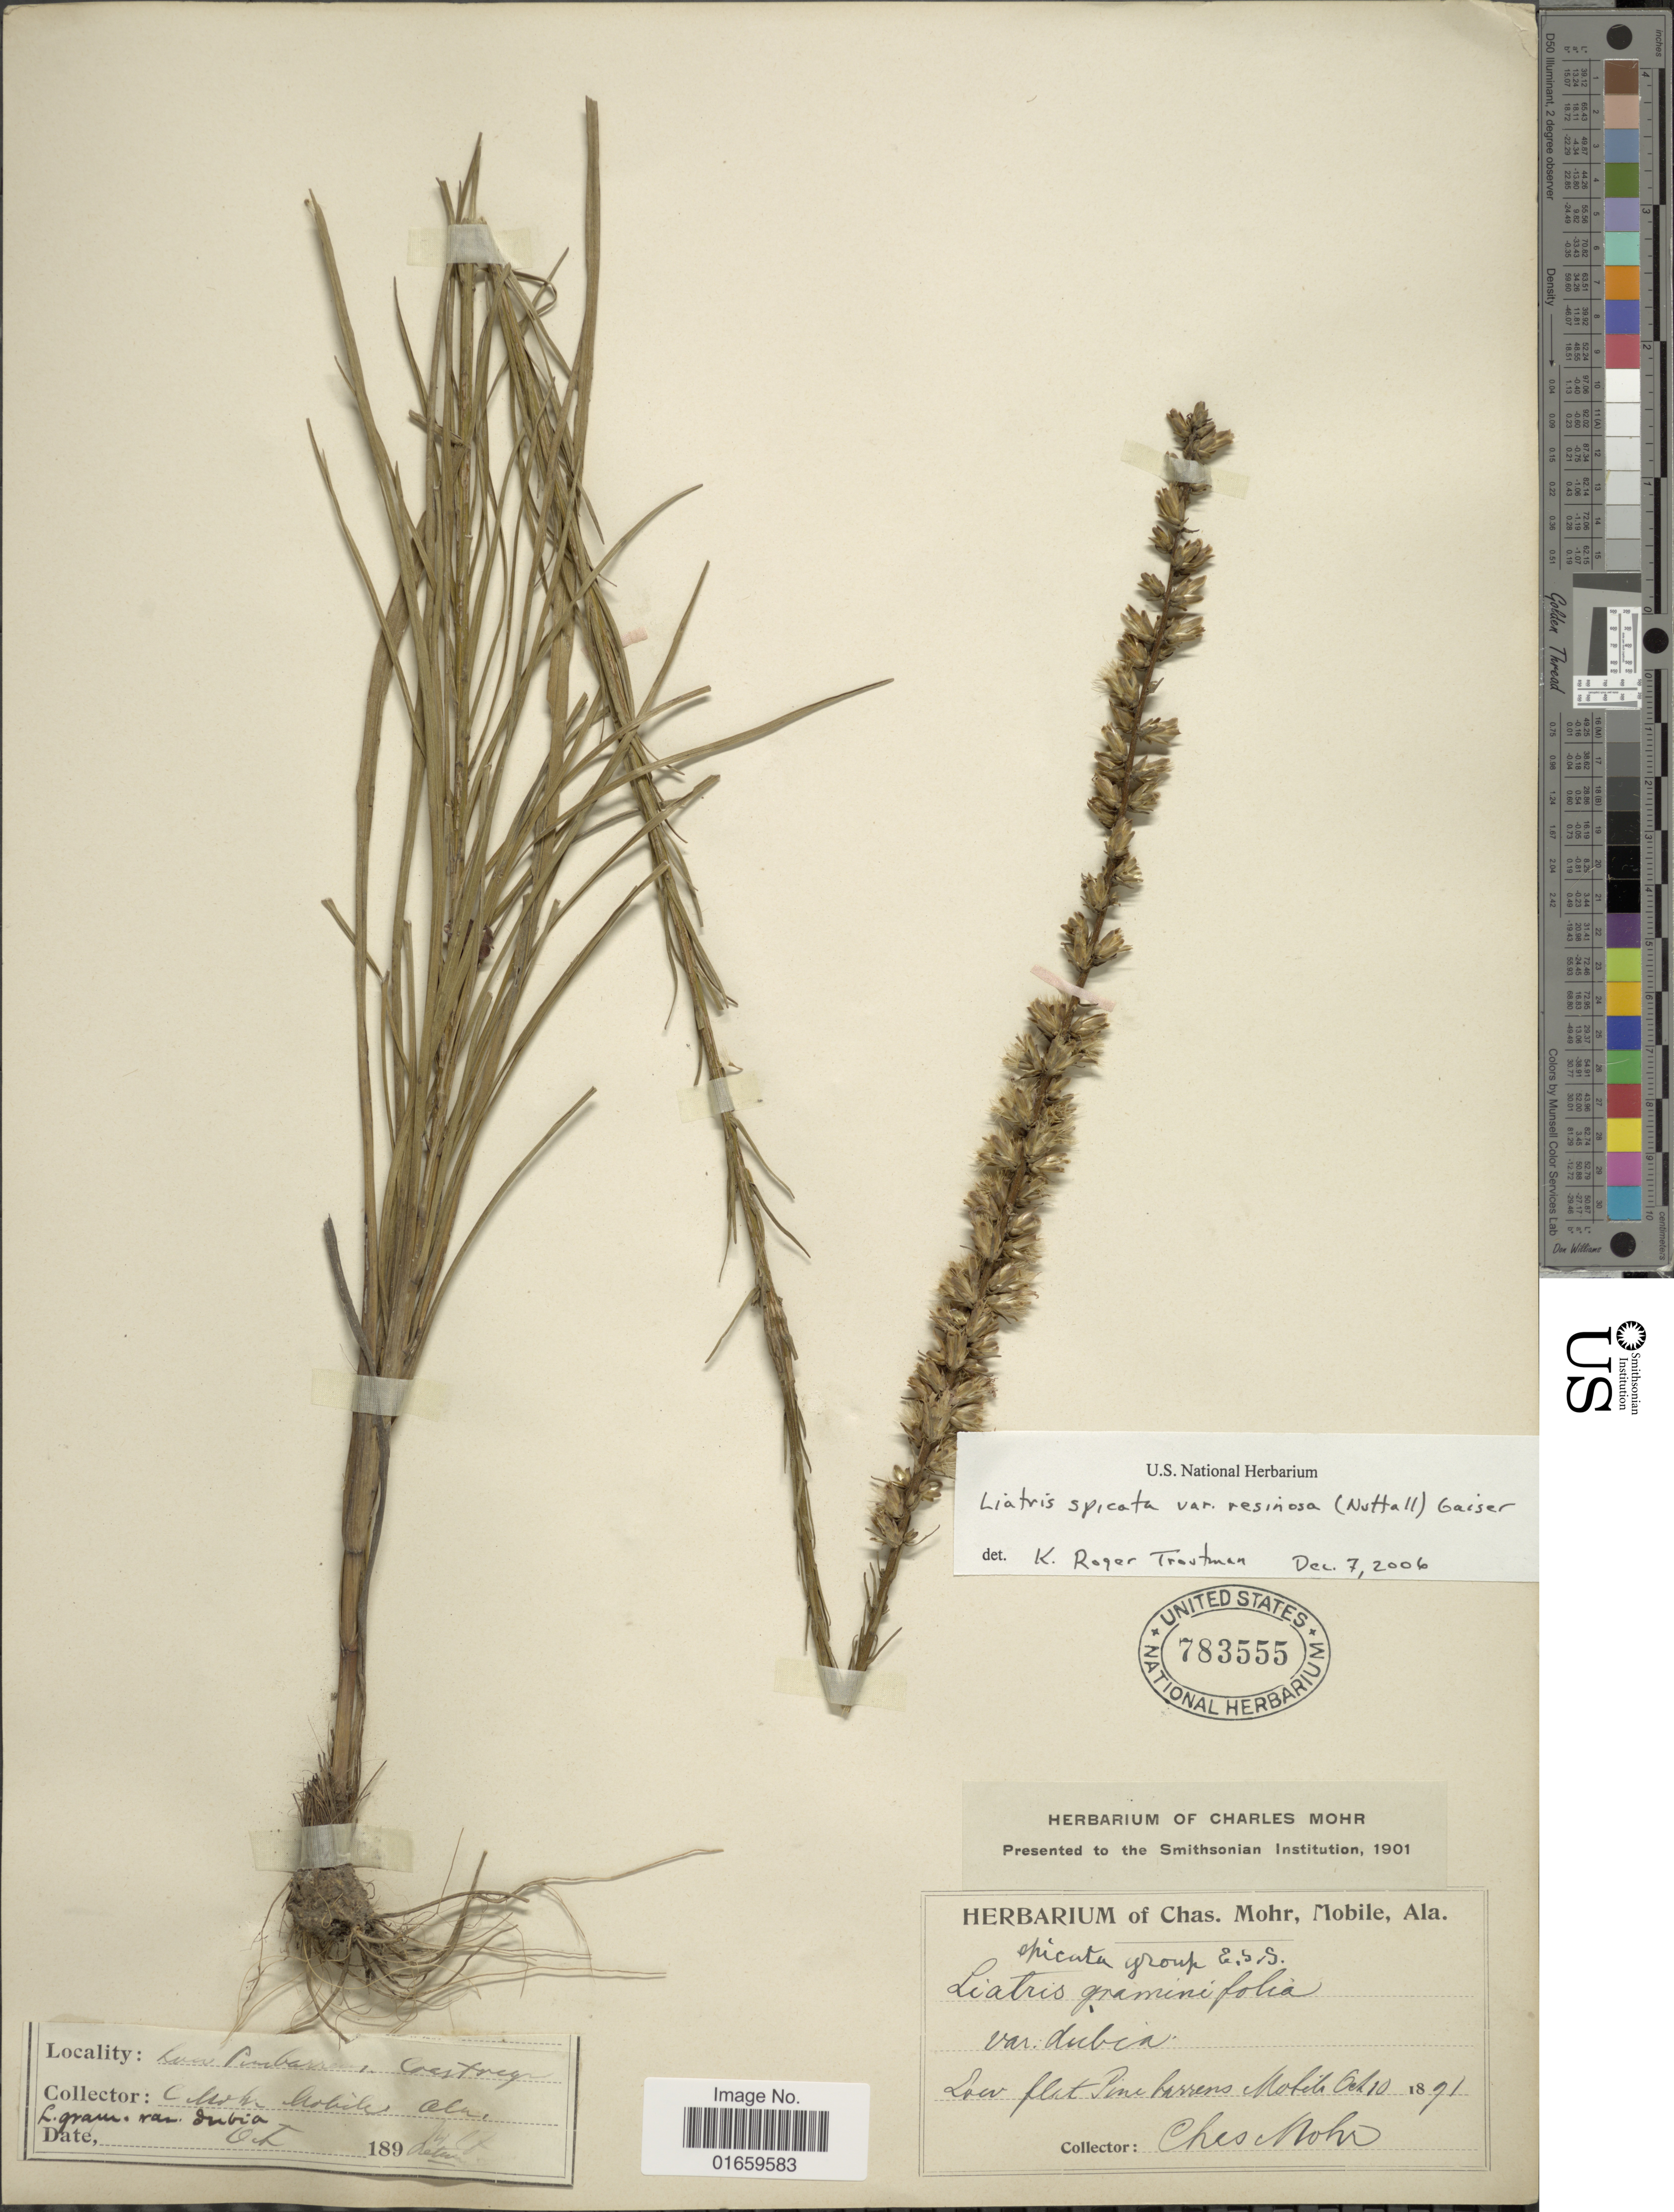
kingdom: Plantae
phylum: Tracheophyta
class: Magnoliopsida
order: Asterales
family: Asteraceae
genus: Liatris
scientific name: Liatris spicata var. resinosa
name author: (Nutt.) Gaiser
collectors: C. T. Mohr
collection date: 1891-10-10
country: United States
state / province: Alabama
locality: Mobile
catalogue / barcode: US 783555